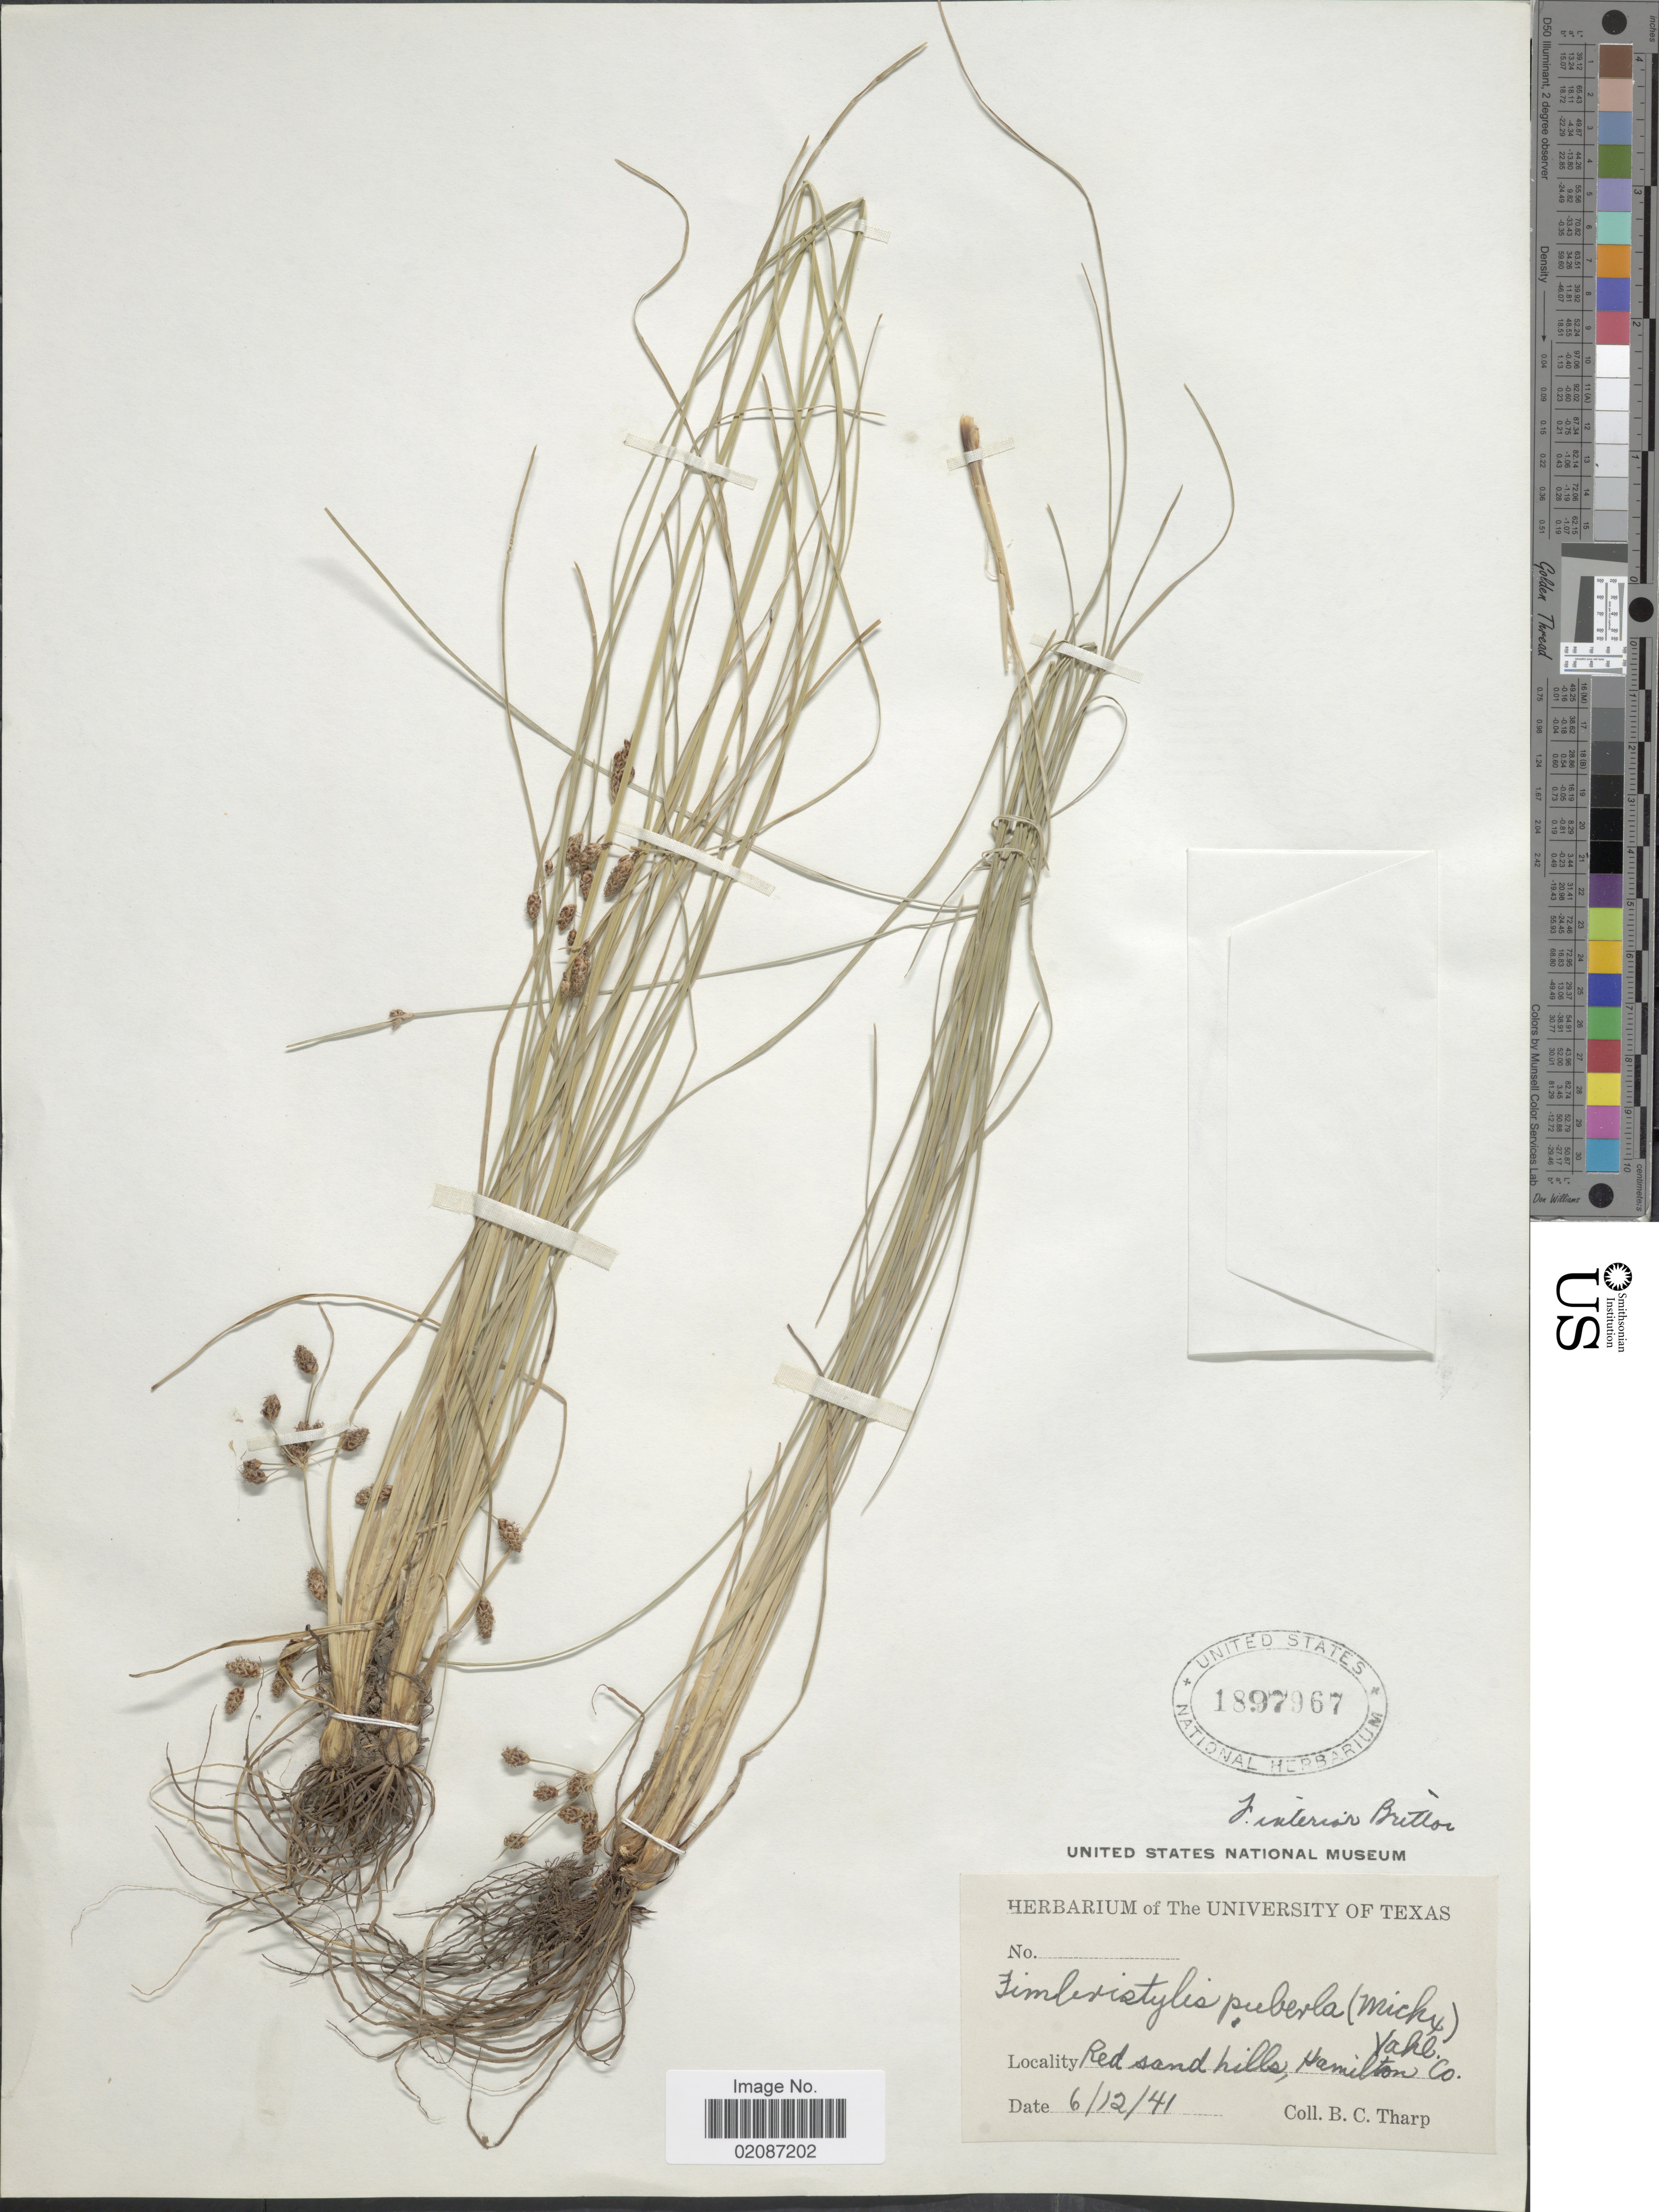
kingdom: Plantae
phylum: Tracheophyta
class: Liliopsida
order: Poales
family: Cyperaceae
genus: Fimbristylis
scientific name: Fimbristylis spadicea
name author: (L.) Vahl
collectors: B. C. Tharp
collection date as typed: Transcribed d/m/y: 12/6/41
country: United States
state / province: Texas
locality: Red sand hills, Hamilton Co.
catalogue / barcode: US 1897967